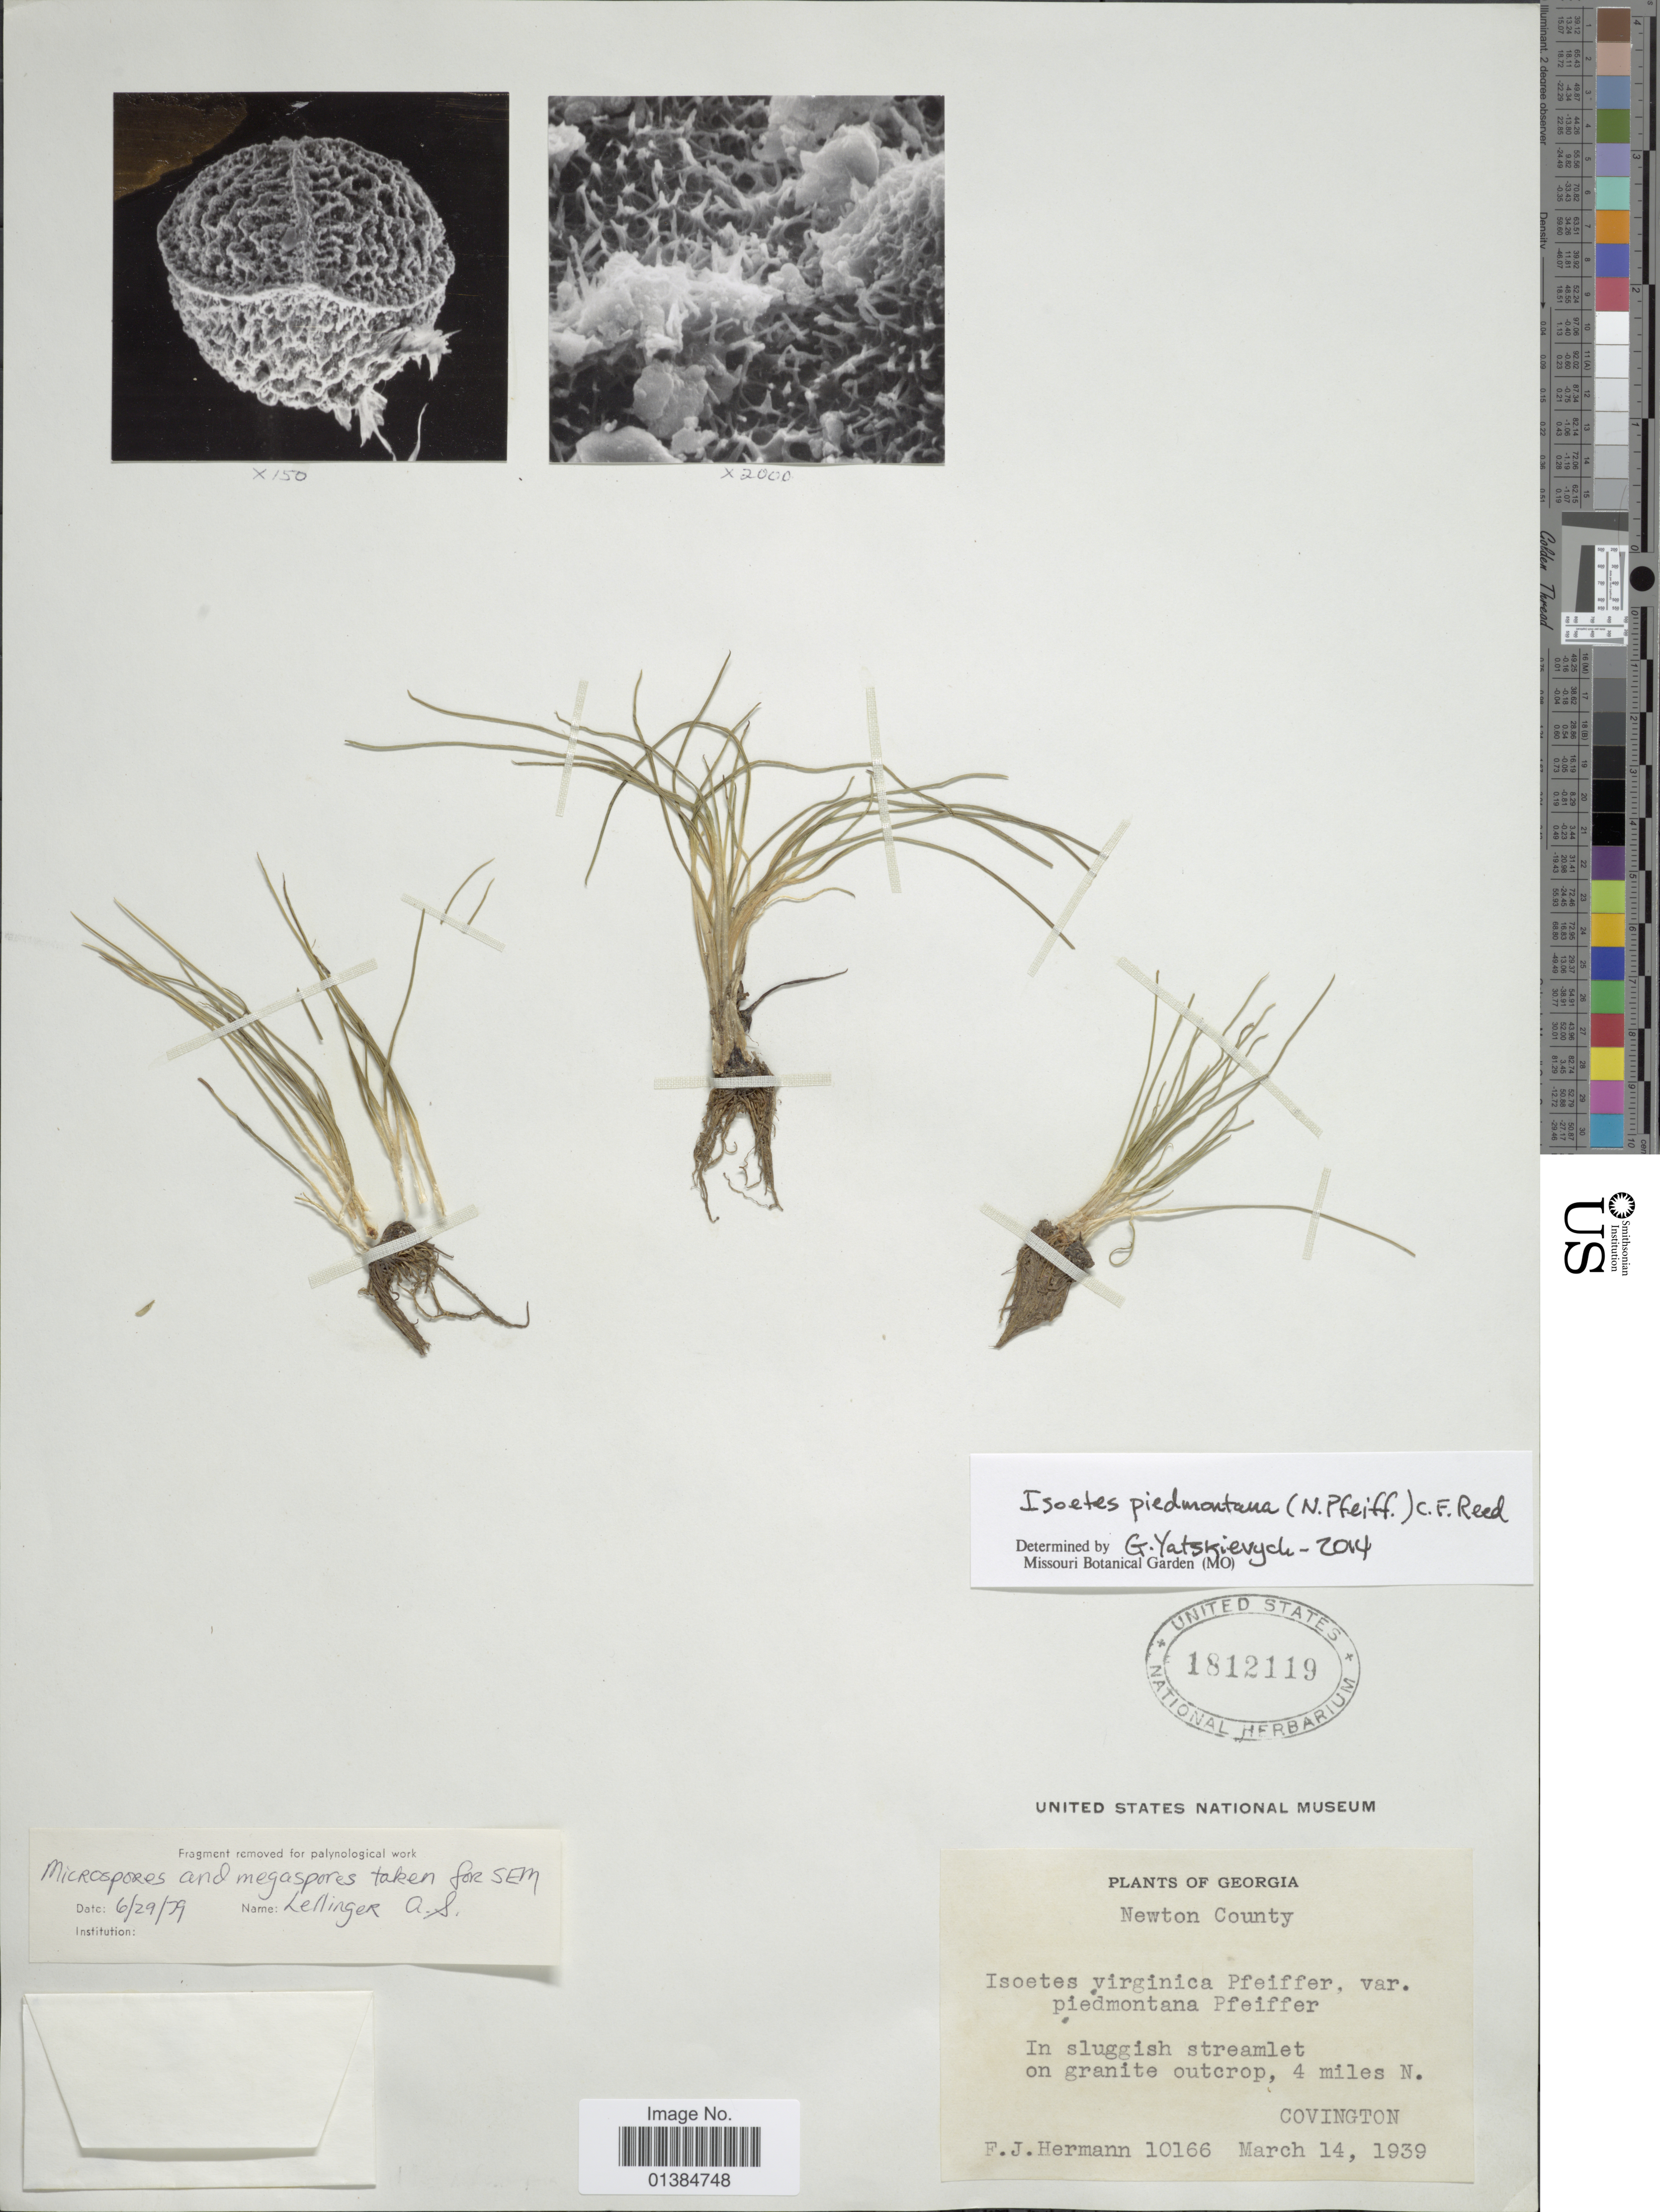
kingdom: Plantae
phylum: Tracheophyta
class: Lycopodiopsida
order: Isoetales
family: Isoetaceae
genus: Isoetes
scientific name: Isoetes piedmontana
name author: (N. Pfeiff.) C.F. Reed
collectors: F. J. Hermann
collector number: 10166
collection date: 1939-03-14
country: United States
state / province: Georgia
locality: Newton County. 4 miles N. Covington.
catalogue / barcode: US 1812119